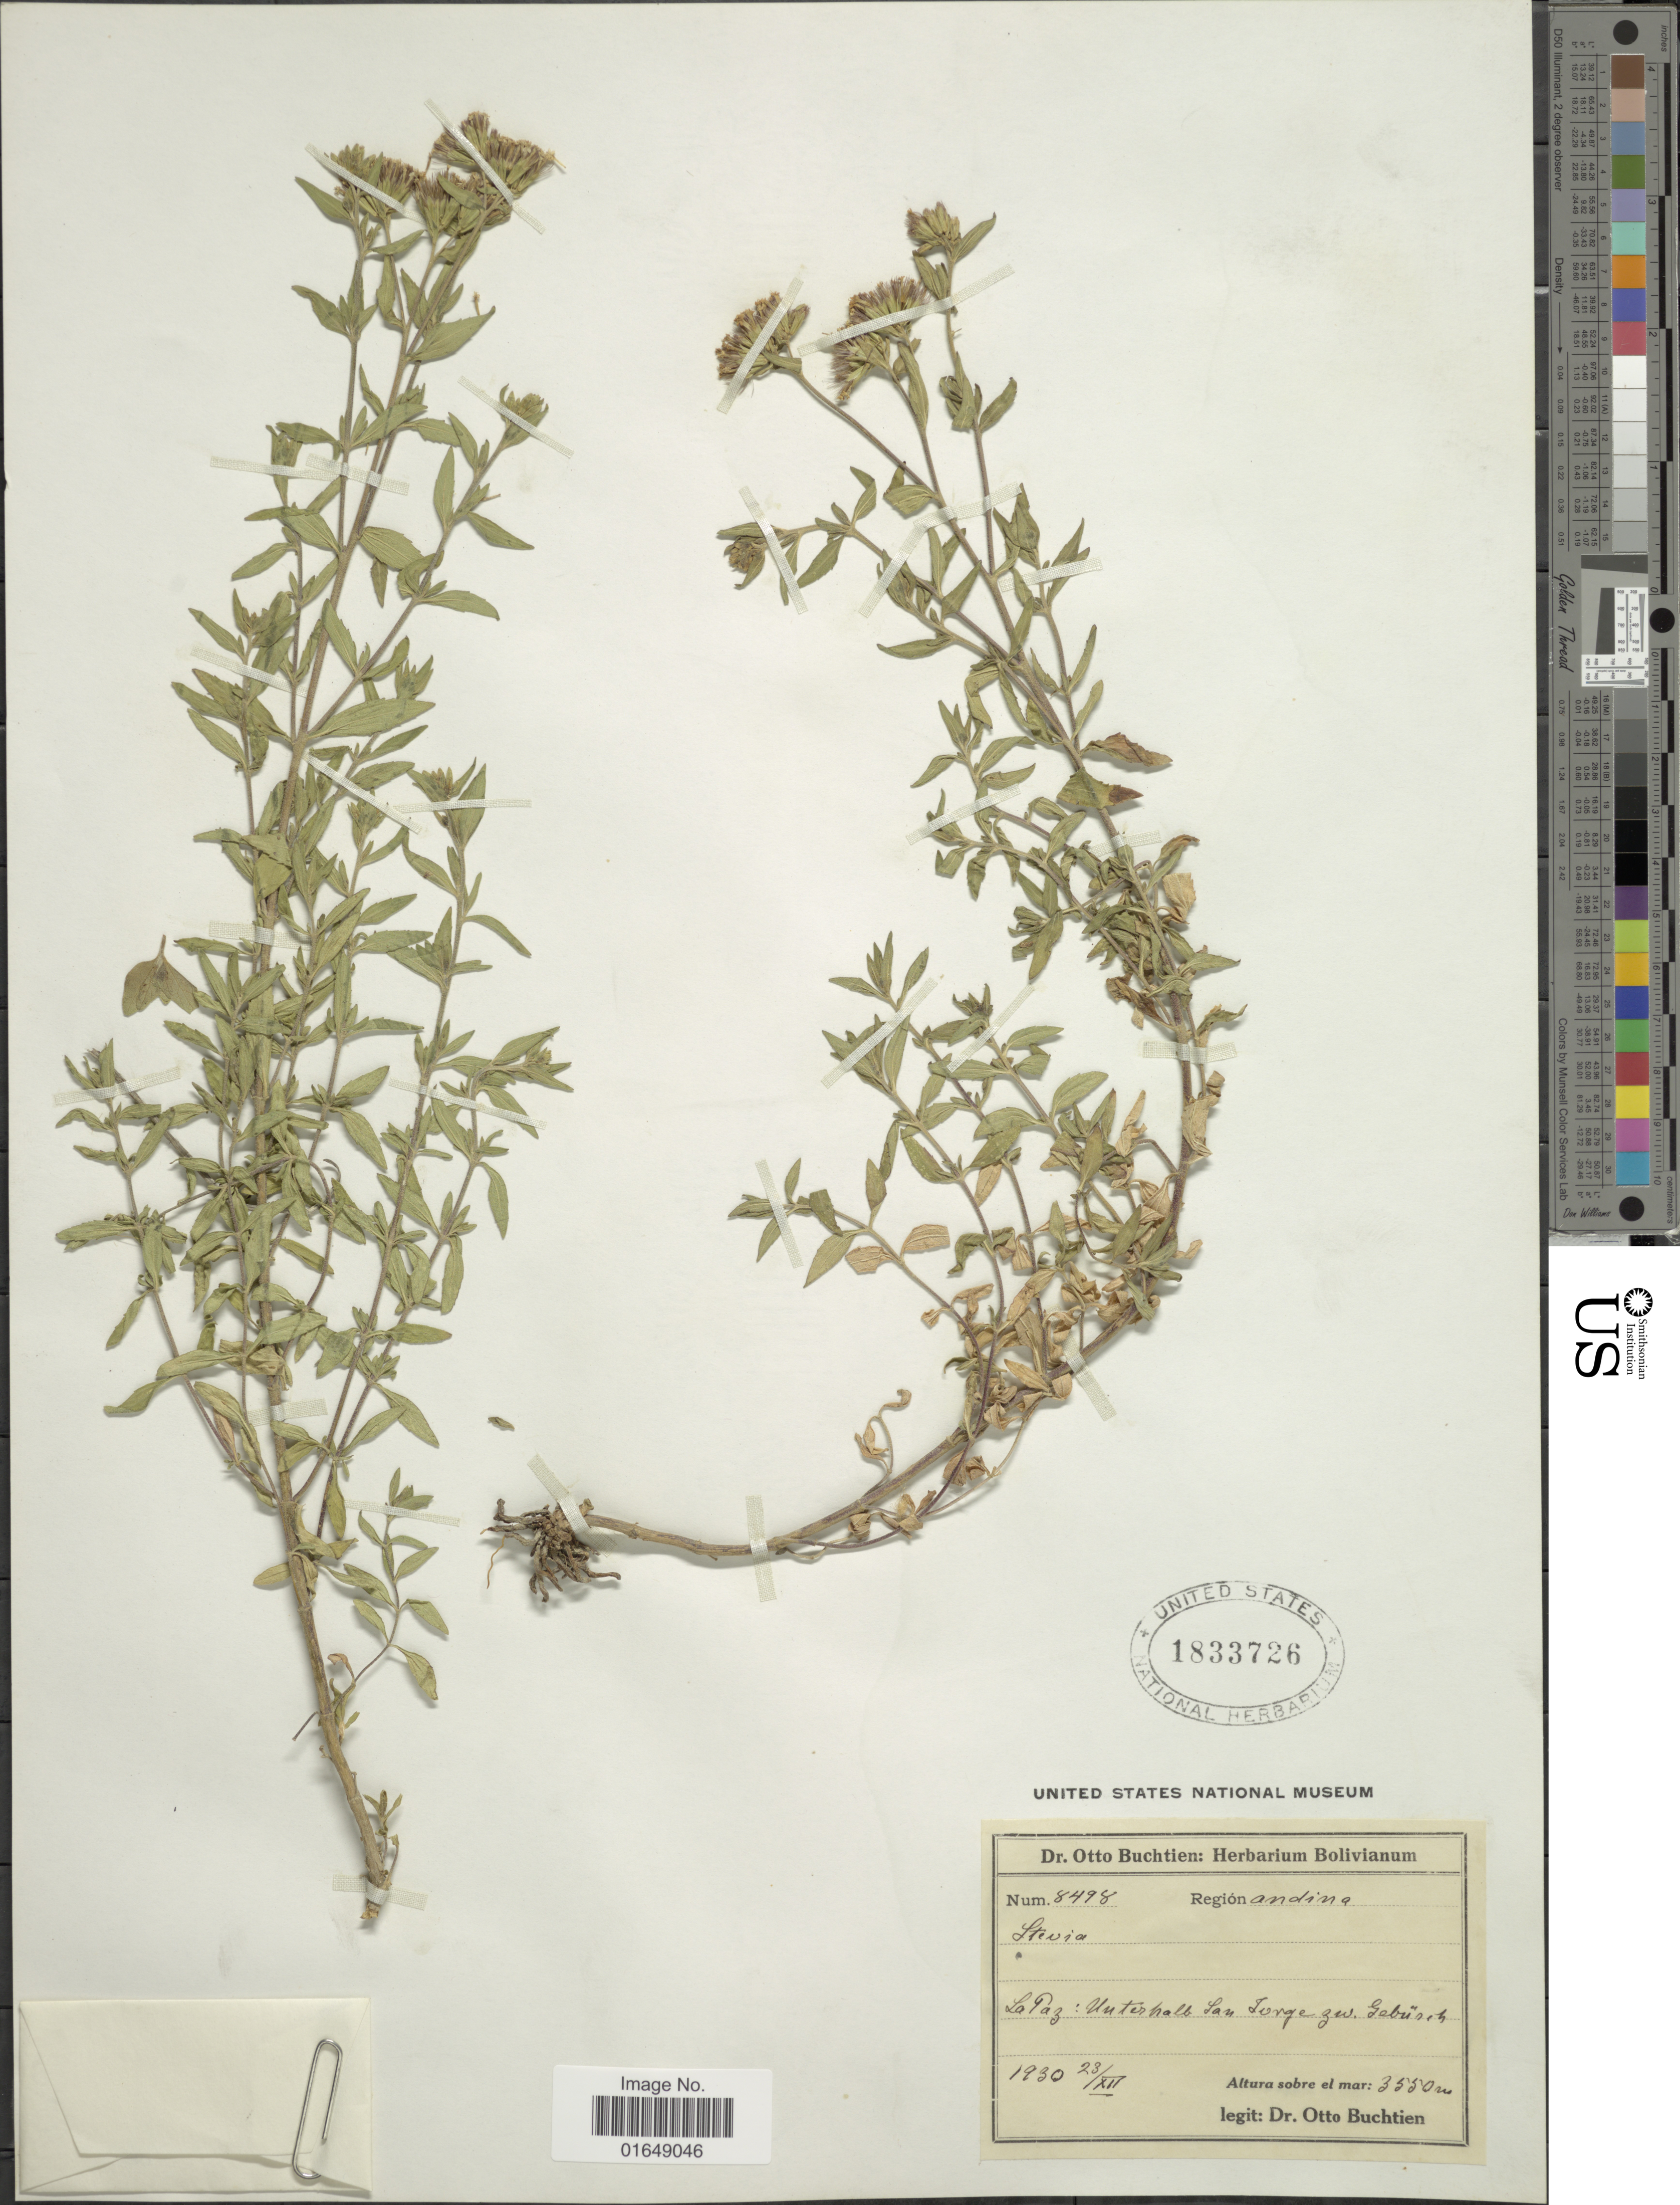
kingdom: Plantae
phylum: Tracheophyta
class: Magnoliopsida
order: Asterales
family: Asteraceae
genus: Stevia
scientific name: Stevia sp.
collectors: O. Buchtien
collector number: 8498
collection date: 1930-12-23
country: Bolivia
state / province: La Paz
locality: San Jorge, region andina.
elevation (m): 3550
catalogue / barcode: US 1833726